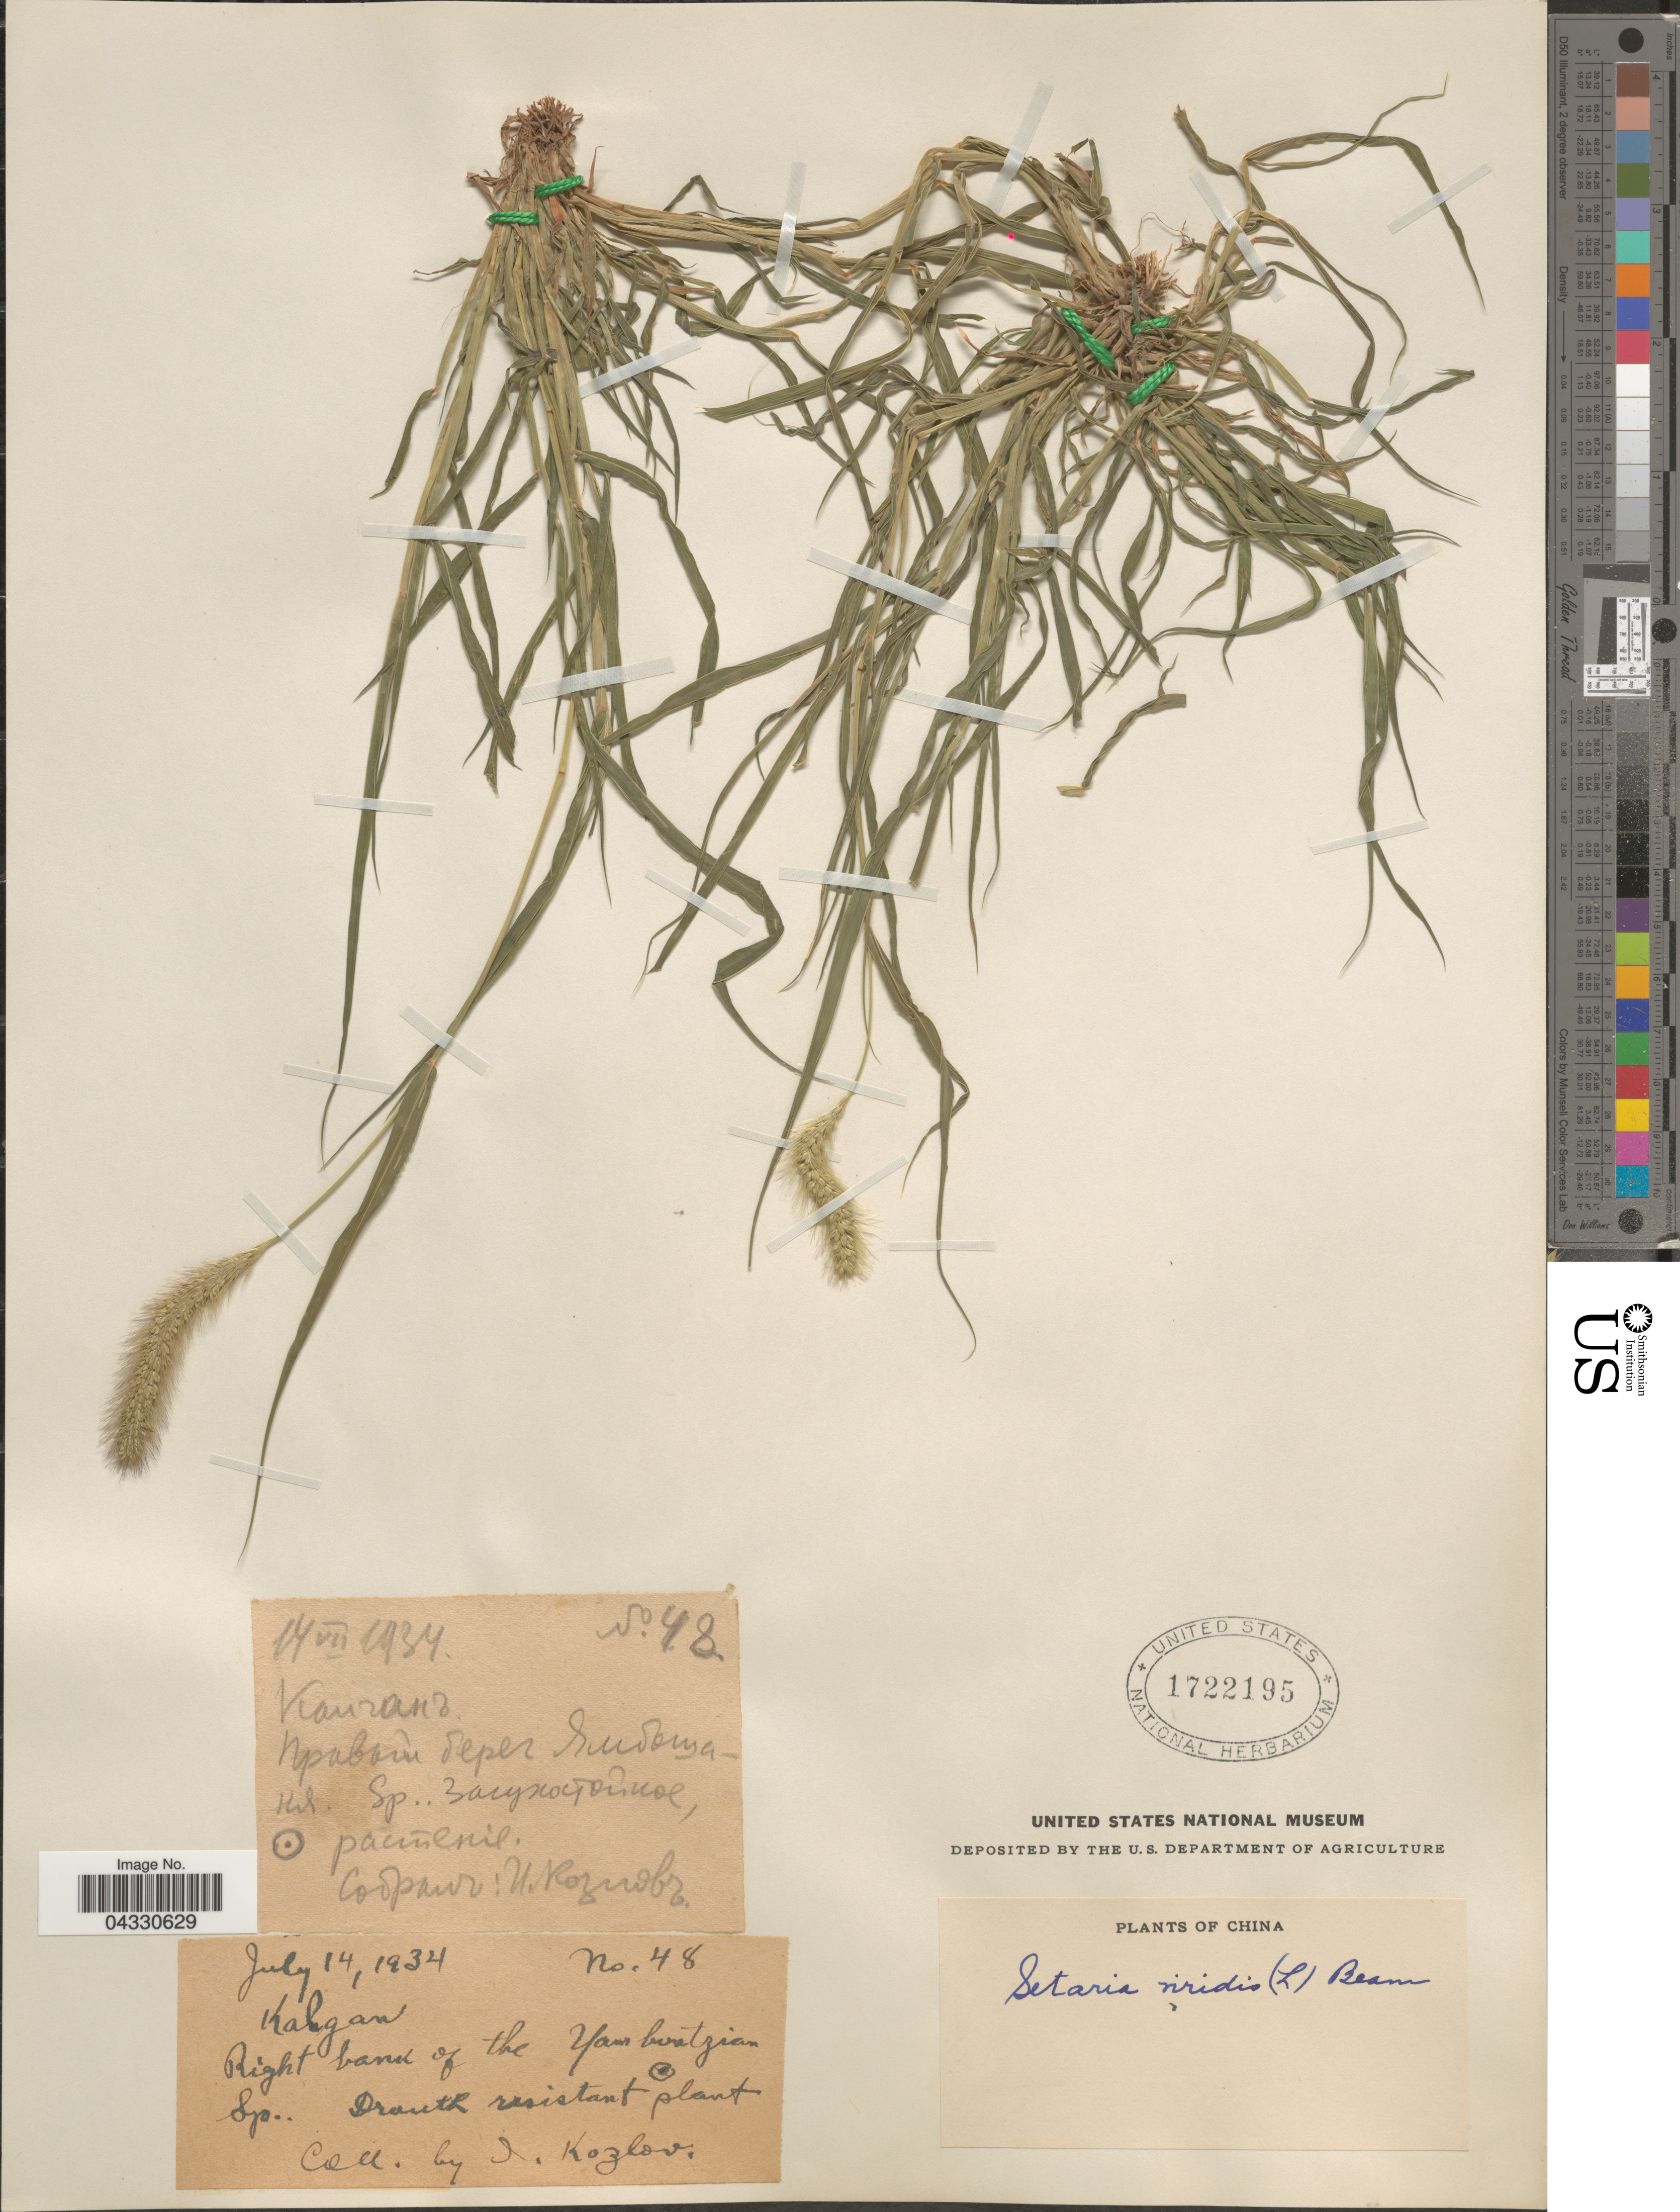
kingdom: Plantae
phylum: Tracheophyta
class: Liliopsida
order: Poales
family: Poaceae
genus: Setaria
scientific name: Setaria viridis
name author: (L.) P. Beauv.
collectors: I. Kozlov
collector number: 48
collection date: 1934-07-14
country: China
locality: Kalgan. Right band of the Yambuntzian Sp.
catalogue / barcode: US 1722195